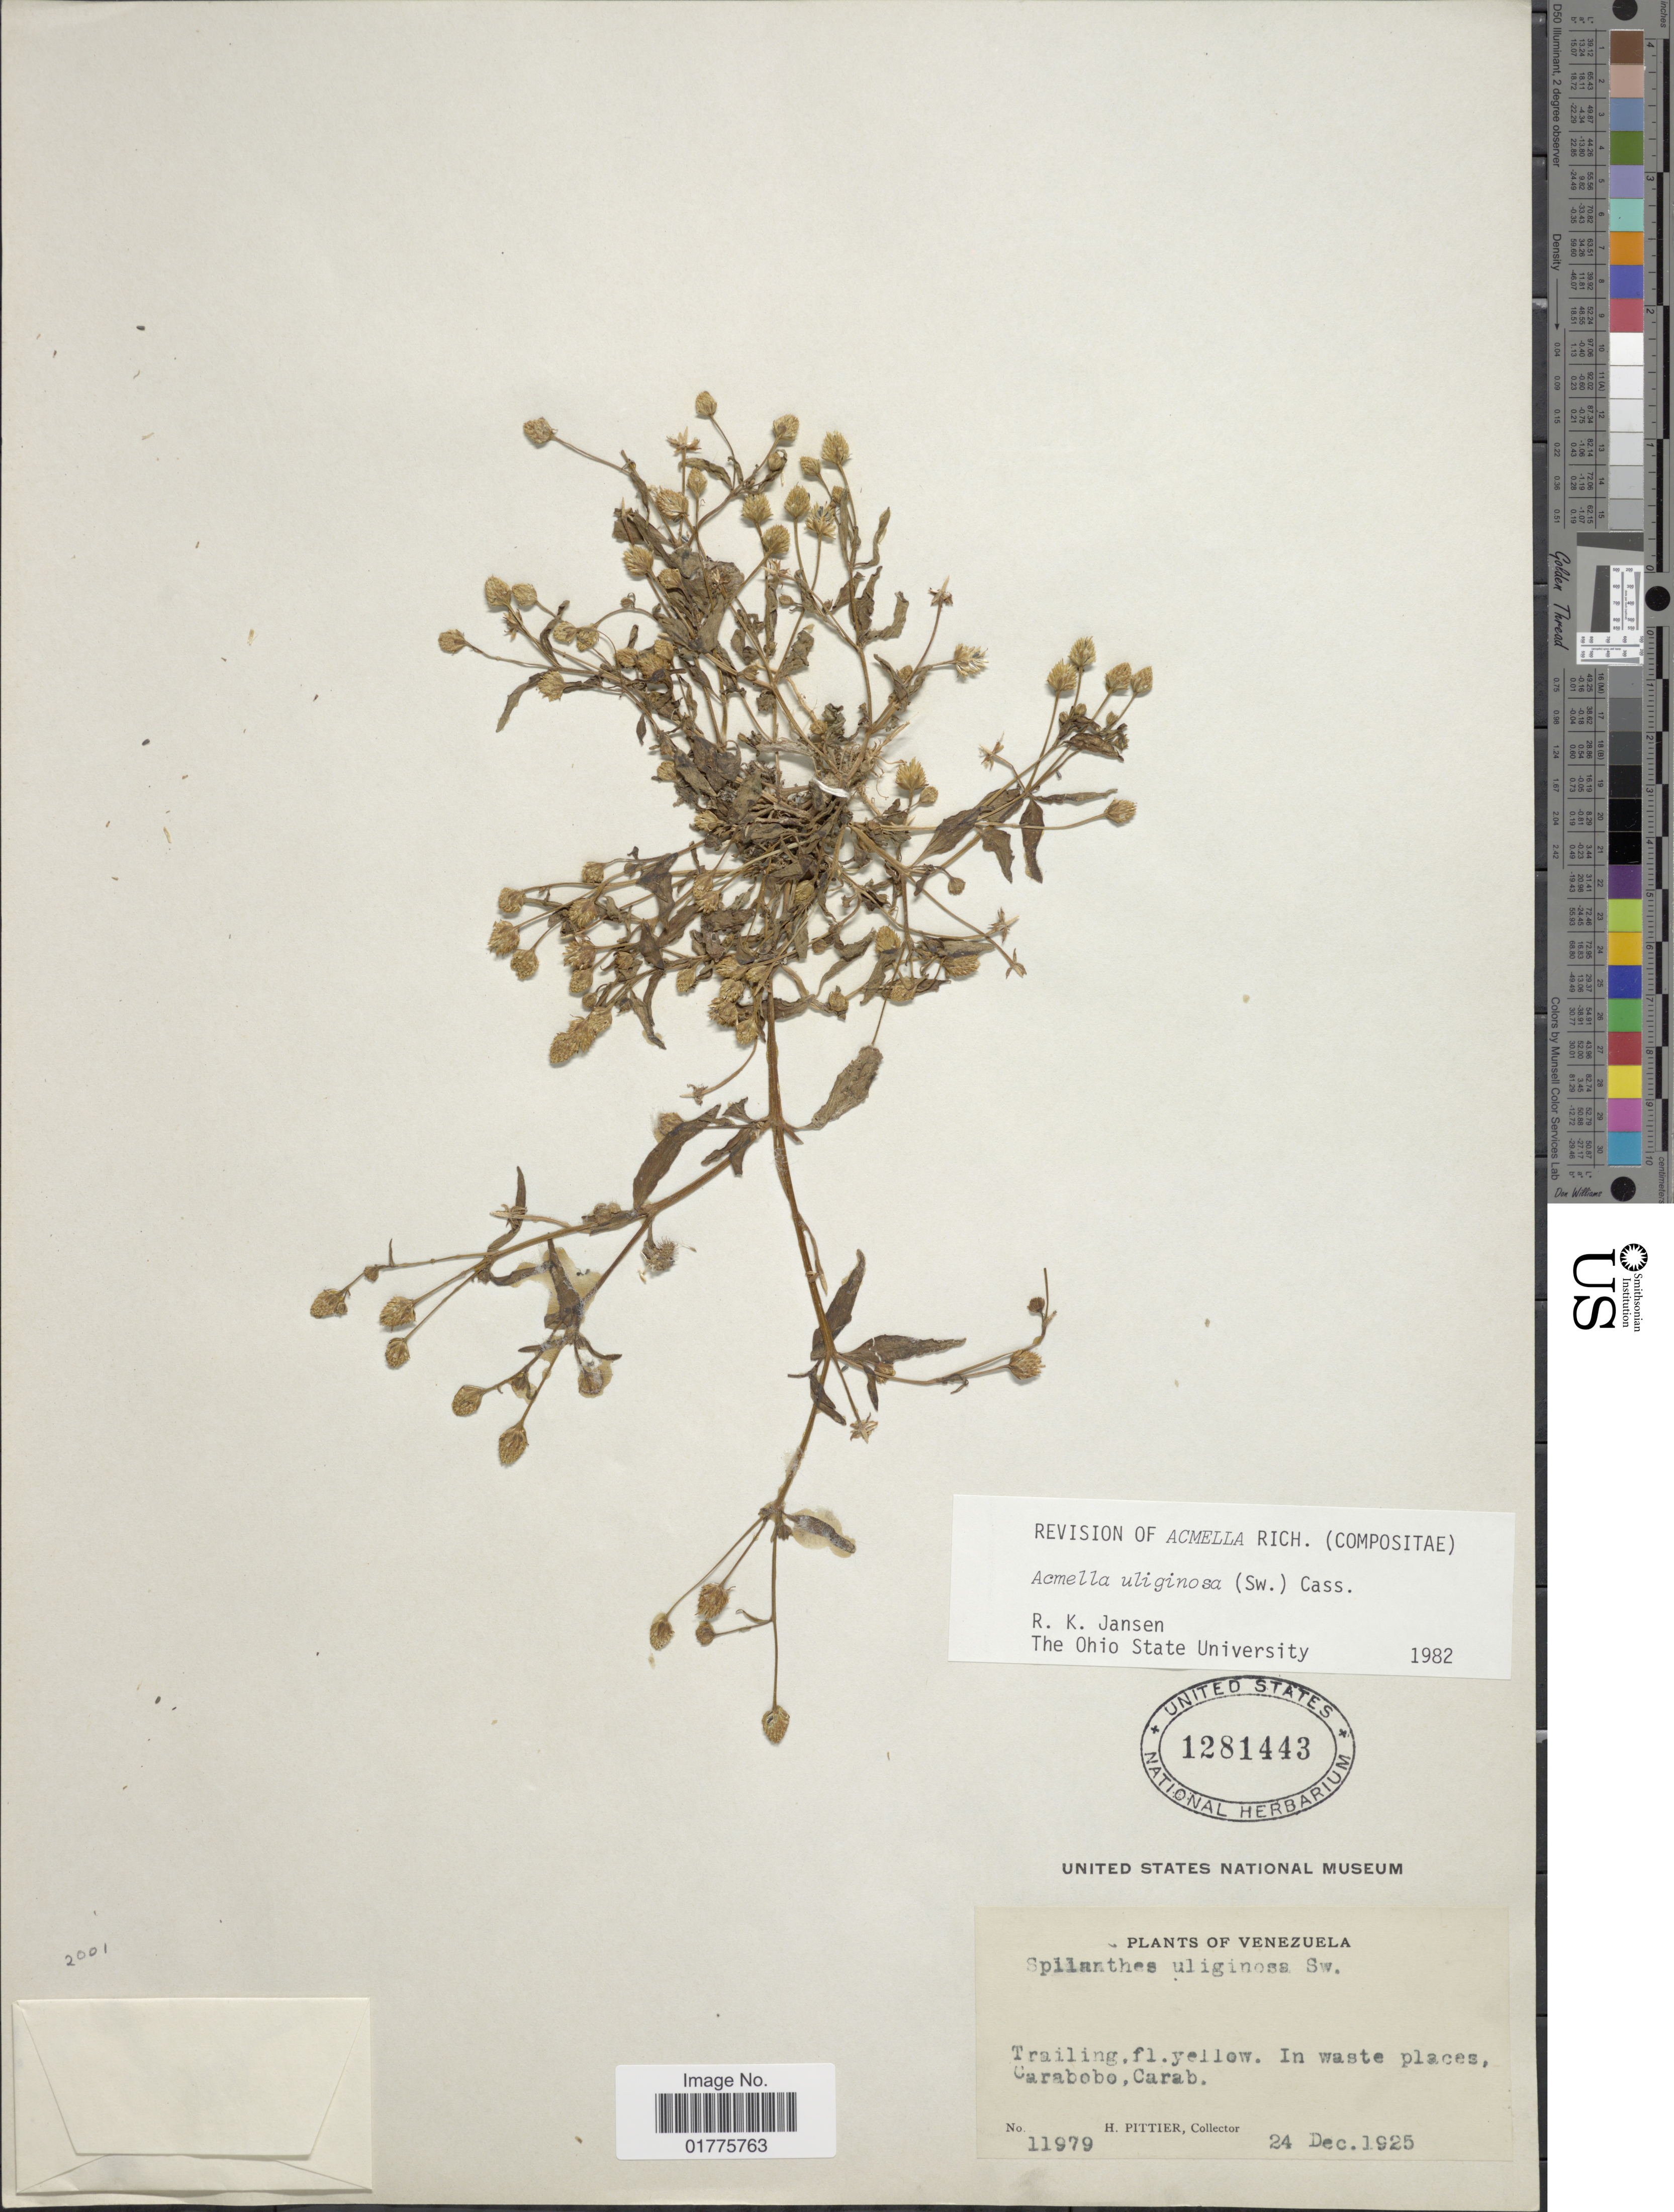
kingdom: Plantae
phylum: Tracheophyta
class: Magnoliopsida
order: Asterales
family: Asteraceae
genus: Acmella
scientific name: Acmella uliginosa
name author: (Sw.) Cass.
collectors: H. F. Pittier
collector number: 11979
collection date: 1925-12-24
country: Venezuela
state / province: Carabobo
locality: Trailing, in waste places, Carab.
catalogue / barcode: US 1281443